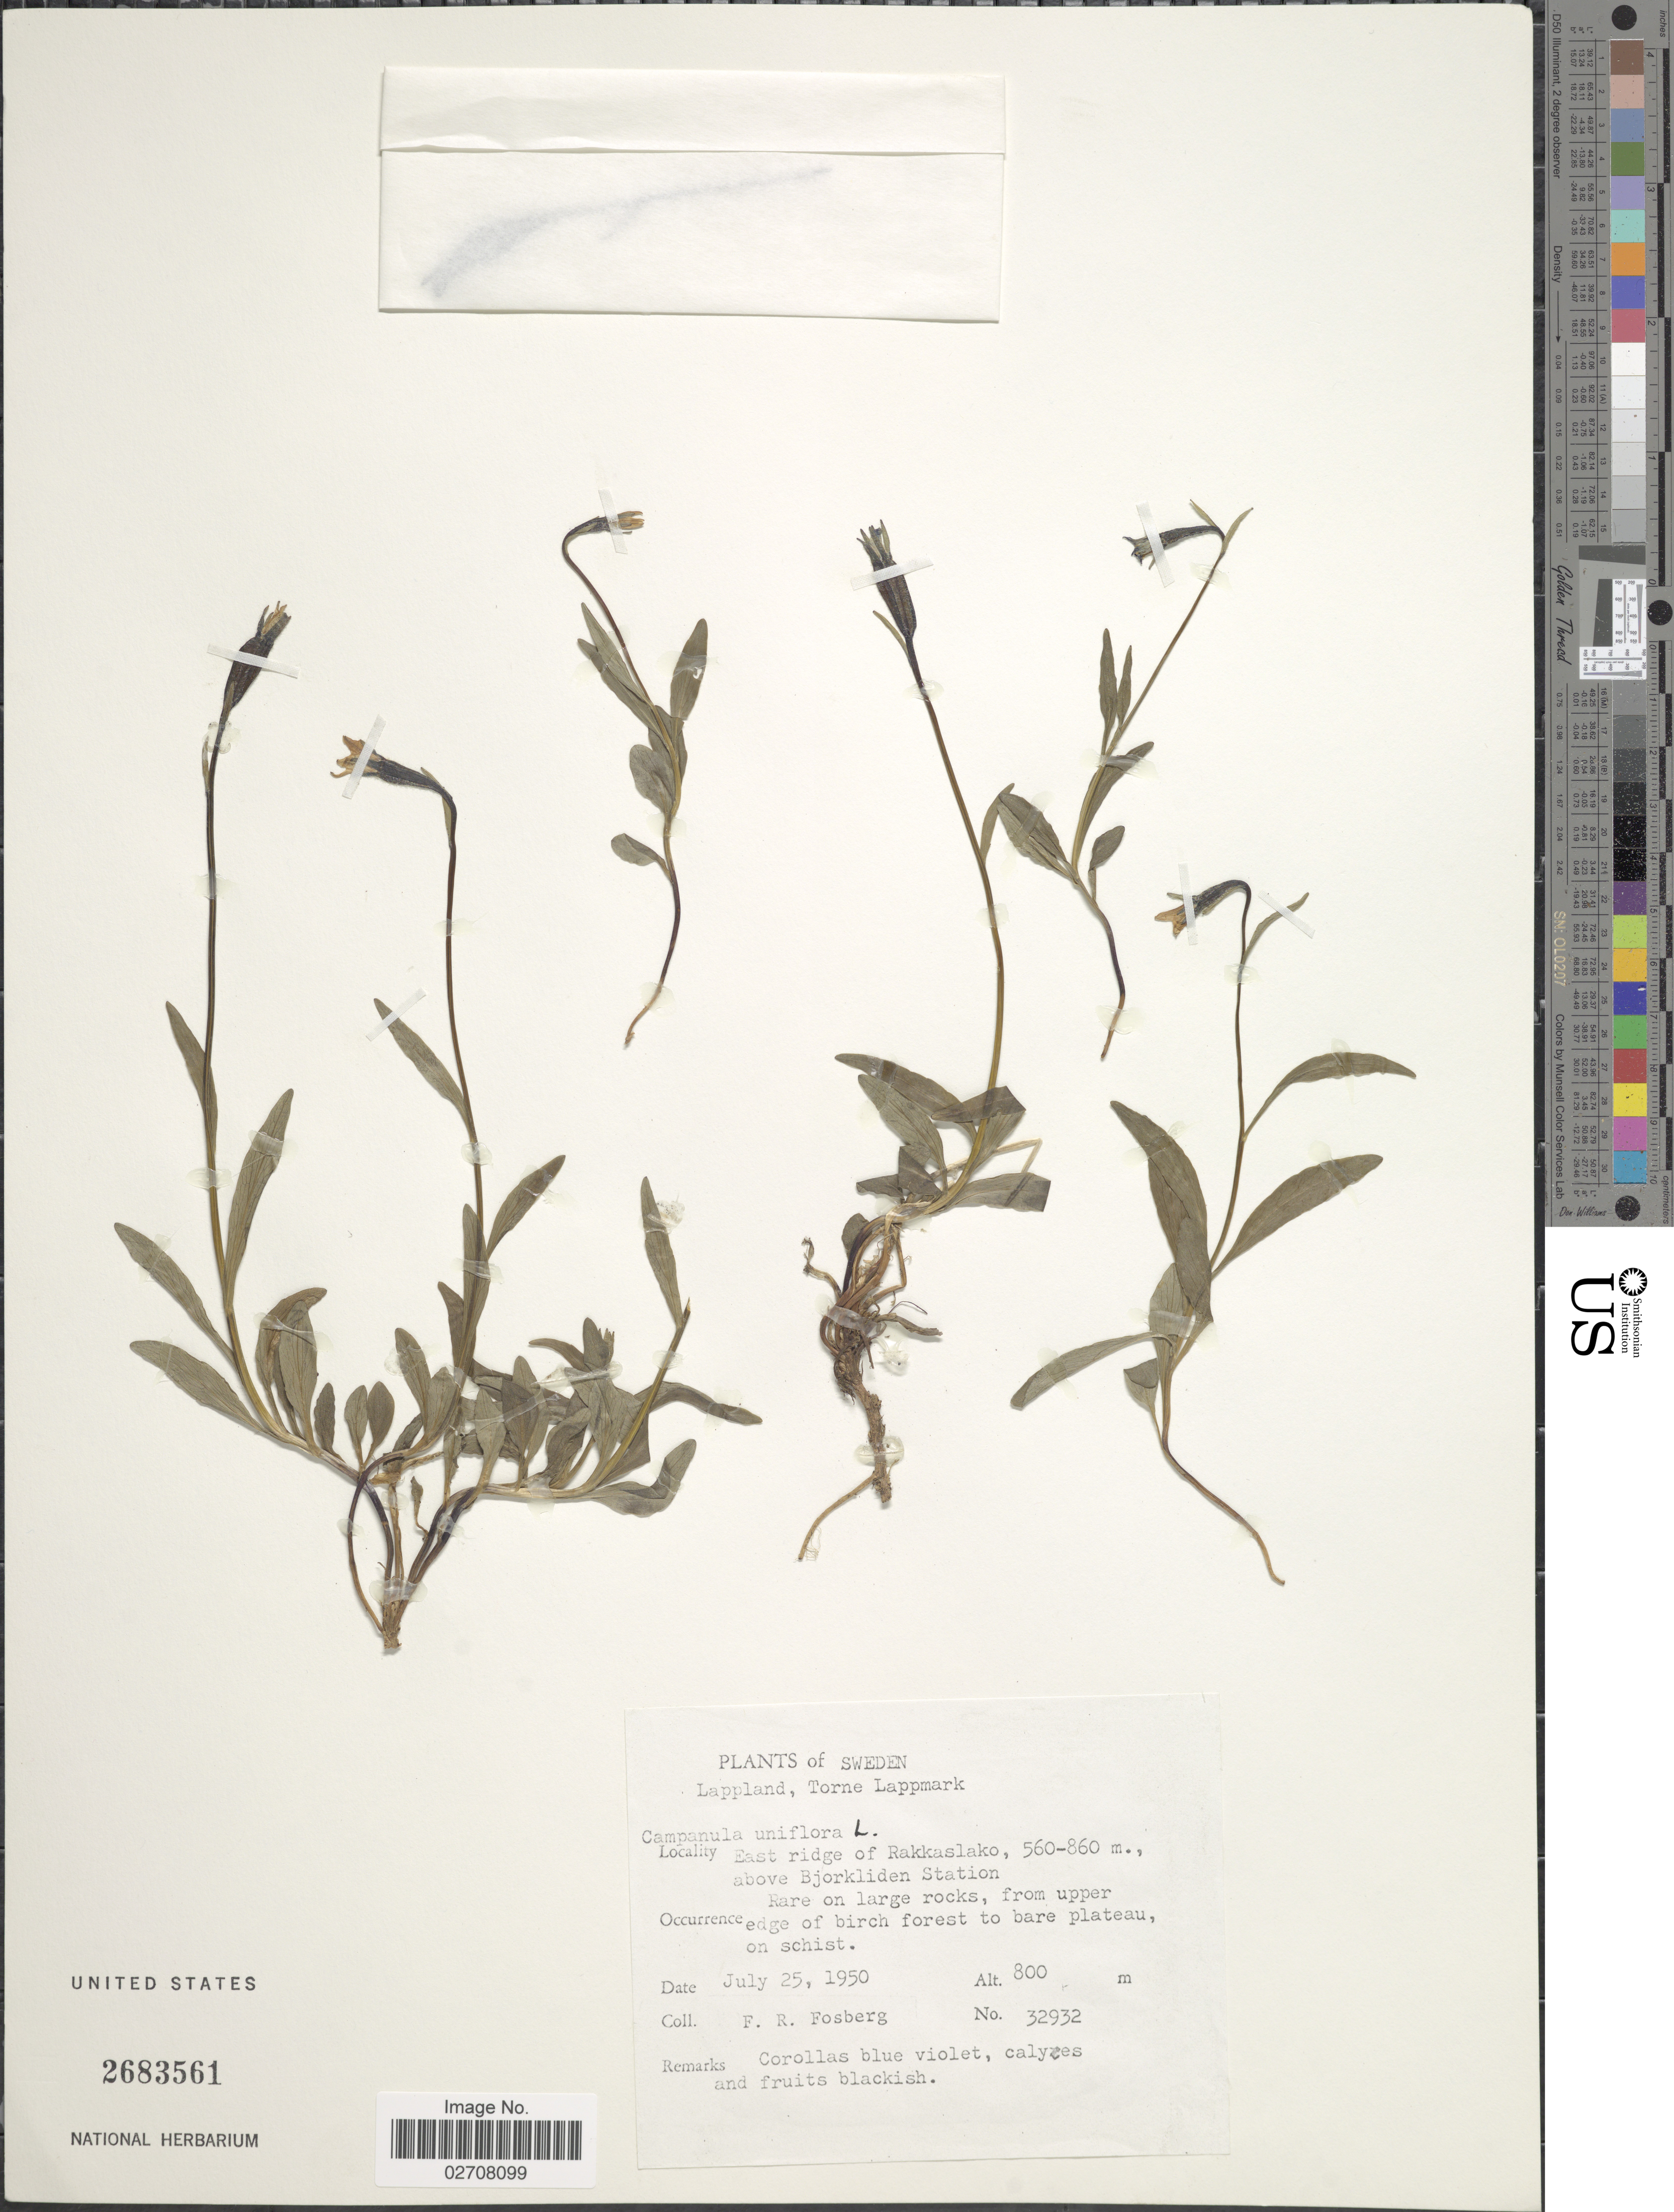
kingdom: Plantae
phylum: Tracheophyta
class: Magnoliopsida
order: Asterales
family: Campanulaceae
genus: Campanula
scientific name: Campanula uniflora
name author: L.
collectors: F. R. Fosberg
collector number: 32932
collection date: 1950-07-25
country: Sweden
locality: Lappland, Torne Lapmark. East ridge Rakkaslako, 560-860 m. above Bjorkliden Station.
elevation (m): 800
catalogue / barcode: US 2683561